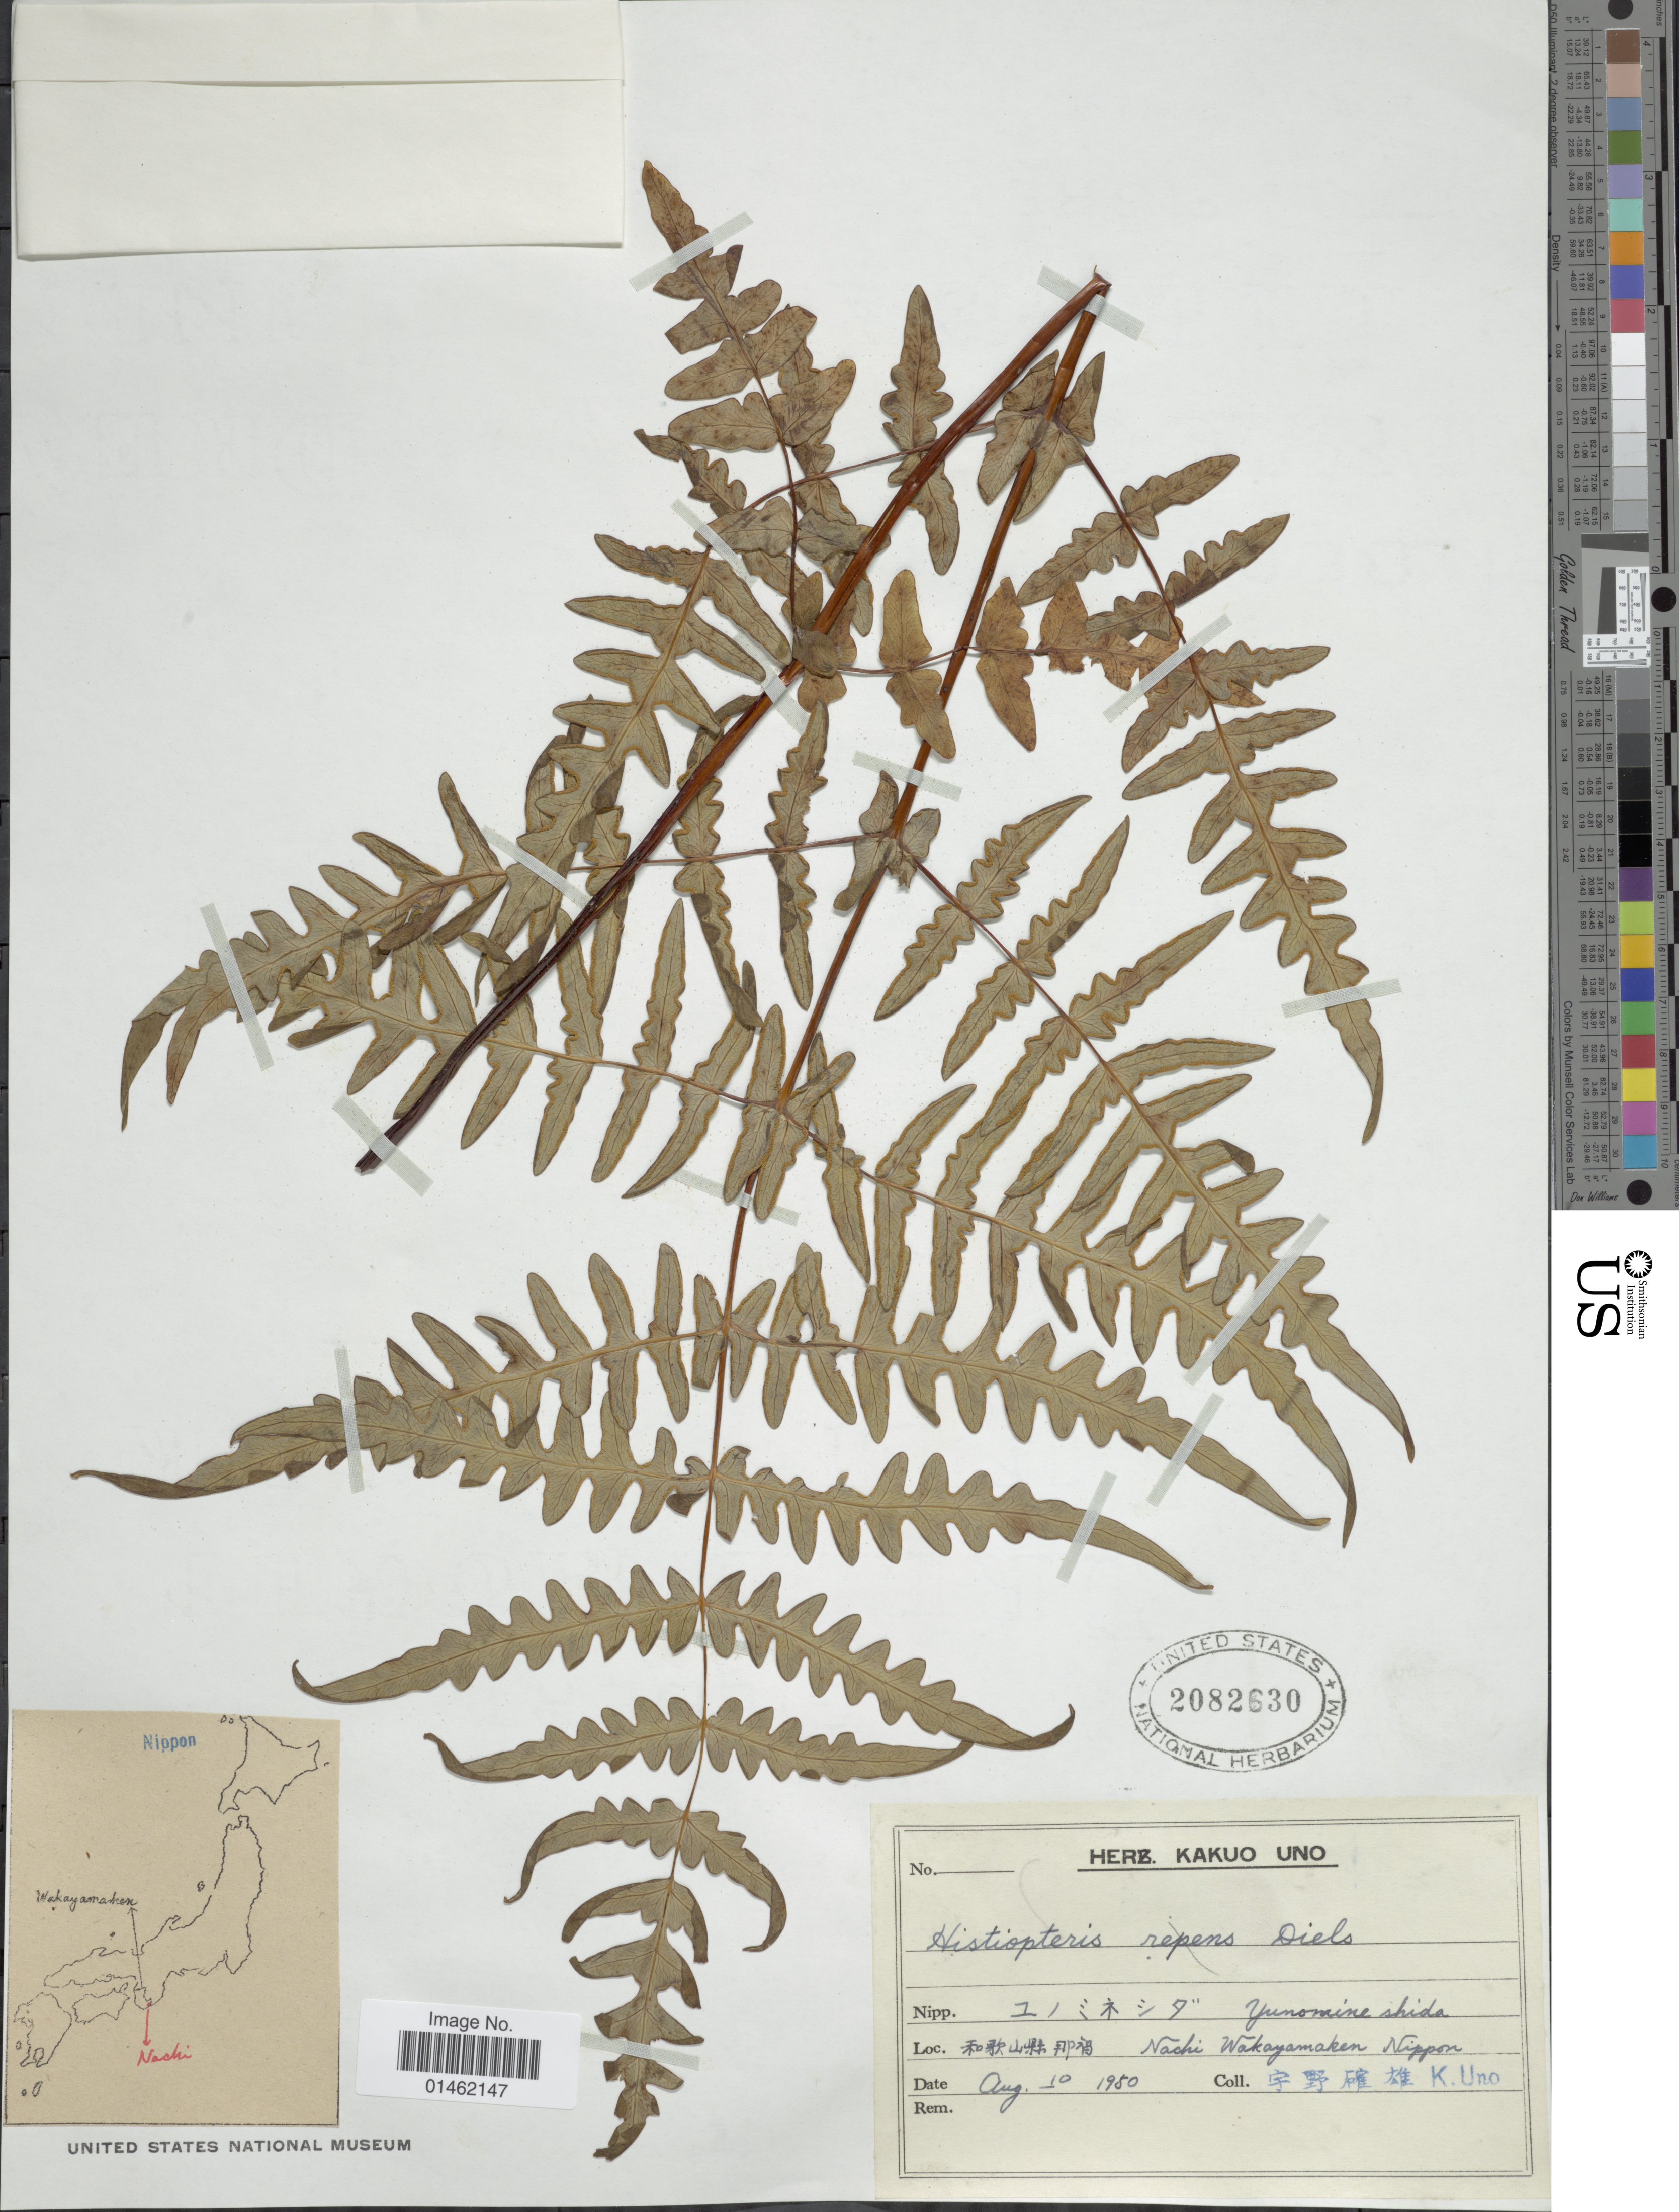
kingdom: Plantae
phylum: Tracheophyta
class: Polypodiopsida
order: Polypodiales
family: Dennstaedtiaceae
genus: Histiopteris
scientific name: Histiopteris incisa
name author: (Thunb.) J. Sm.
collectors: K. Uno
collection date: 1950-08-10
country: Japan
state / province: Wakayama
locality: Nachi Wakayamaken Nippon.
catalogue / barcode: US 2082630